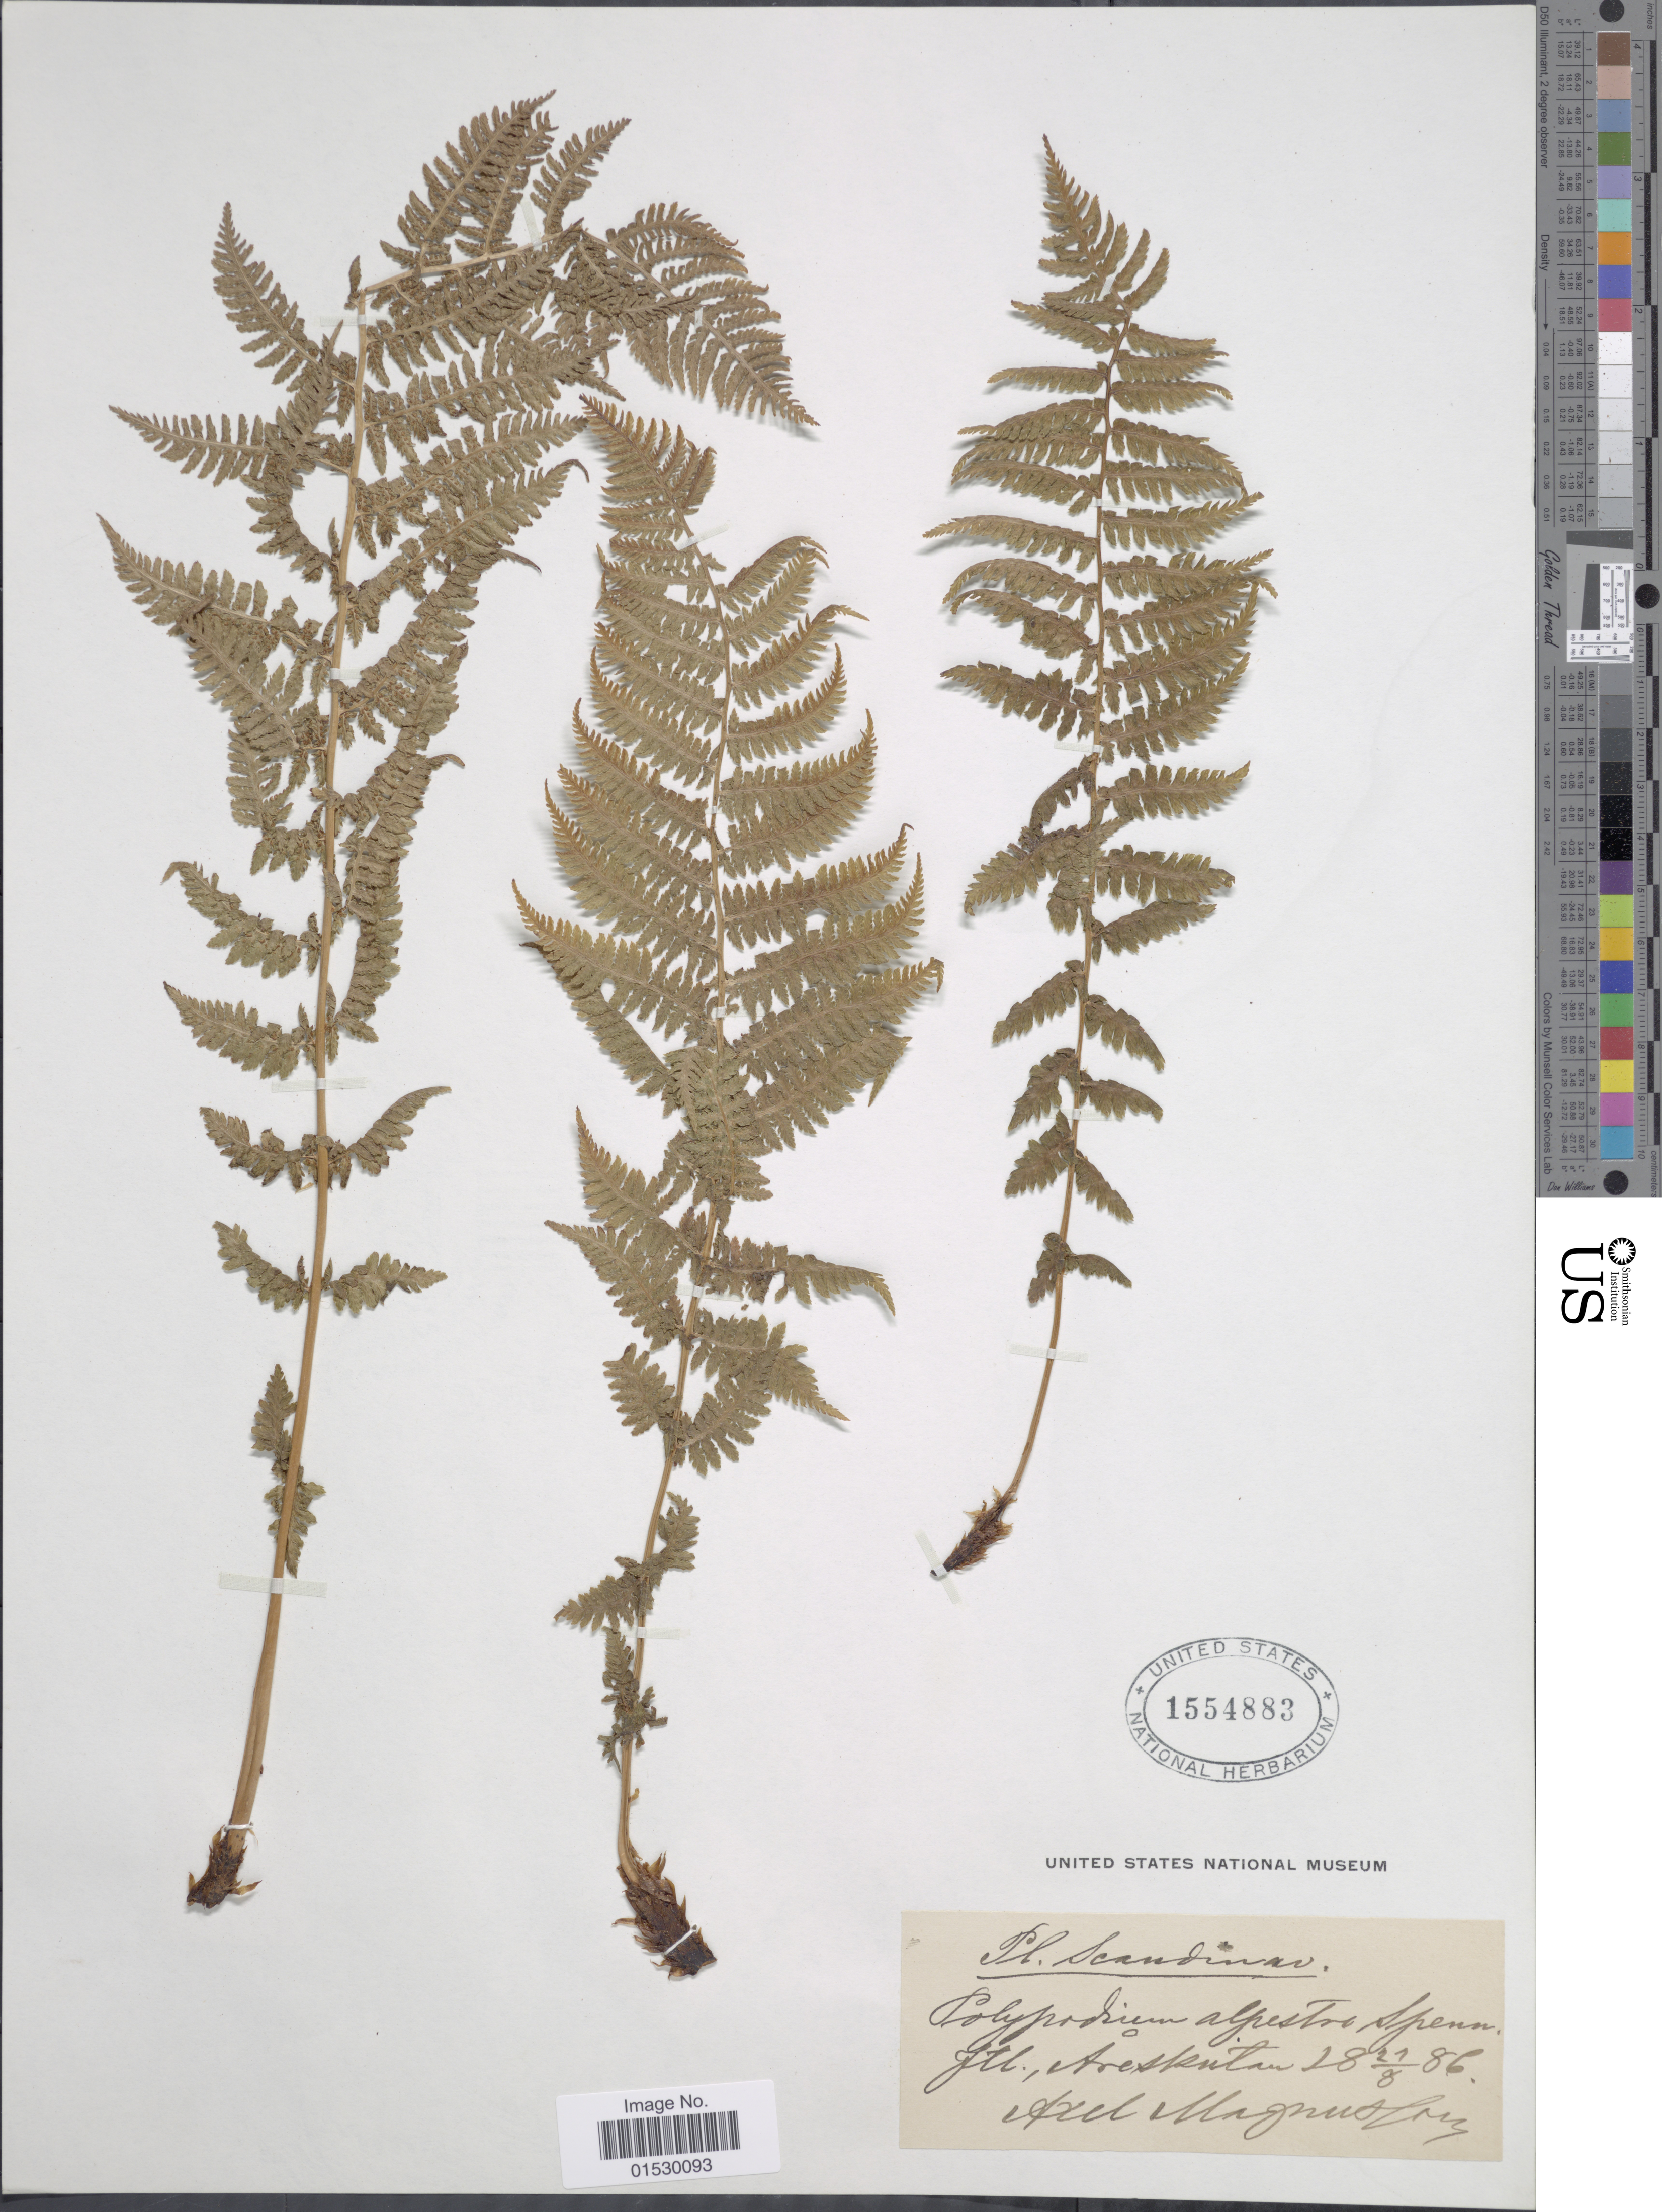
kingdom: Plantae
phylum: Tracheophyta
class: Polypodiopsida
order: Polypodiales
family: Athyriaceae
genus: Athyrium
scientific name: Athyrium alpestre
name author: (Hoppe) Rylands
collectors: C. A. M. Lindman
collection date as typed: Transcribed d/m/y: 21/8/86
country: Sweden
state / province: Jämtland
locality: Jtl. Åreskutan.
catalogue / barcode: US 1554883